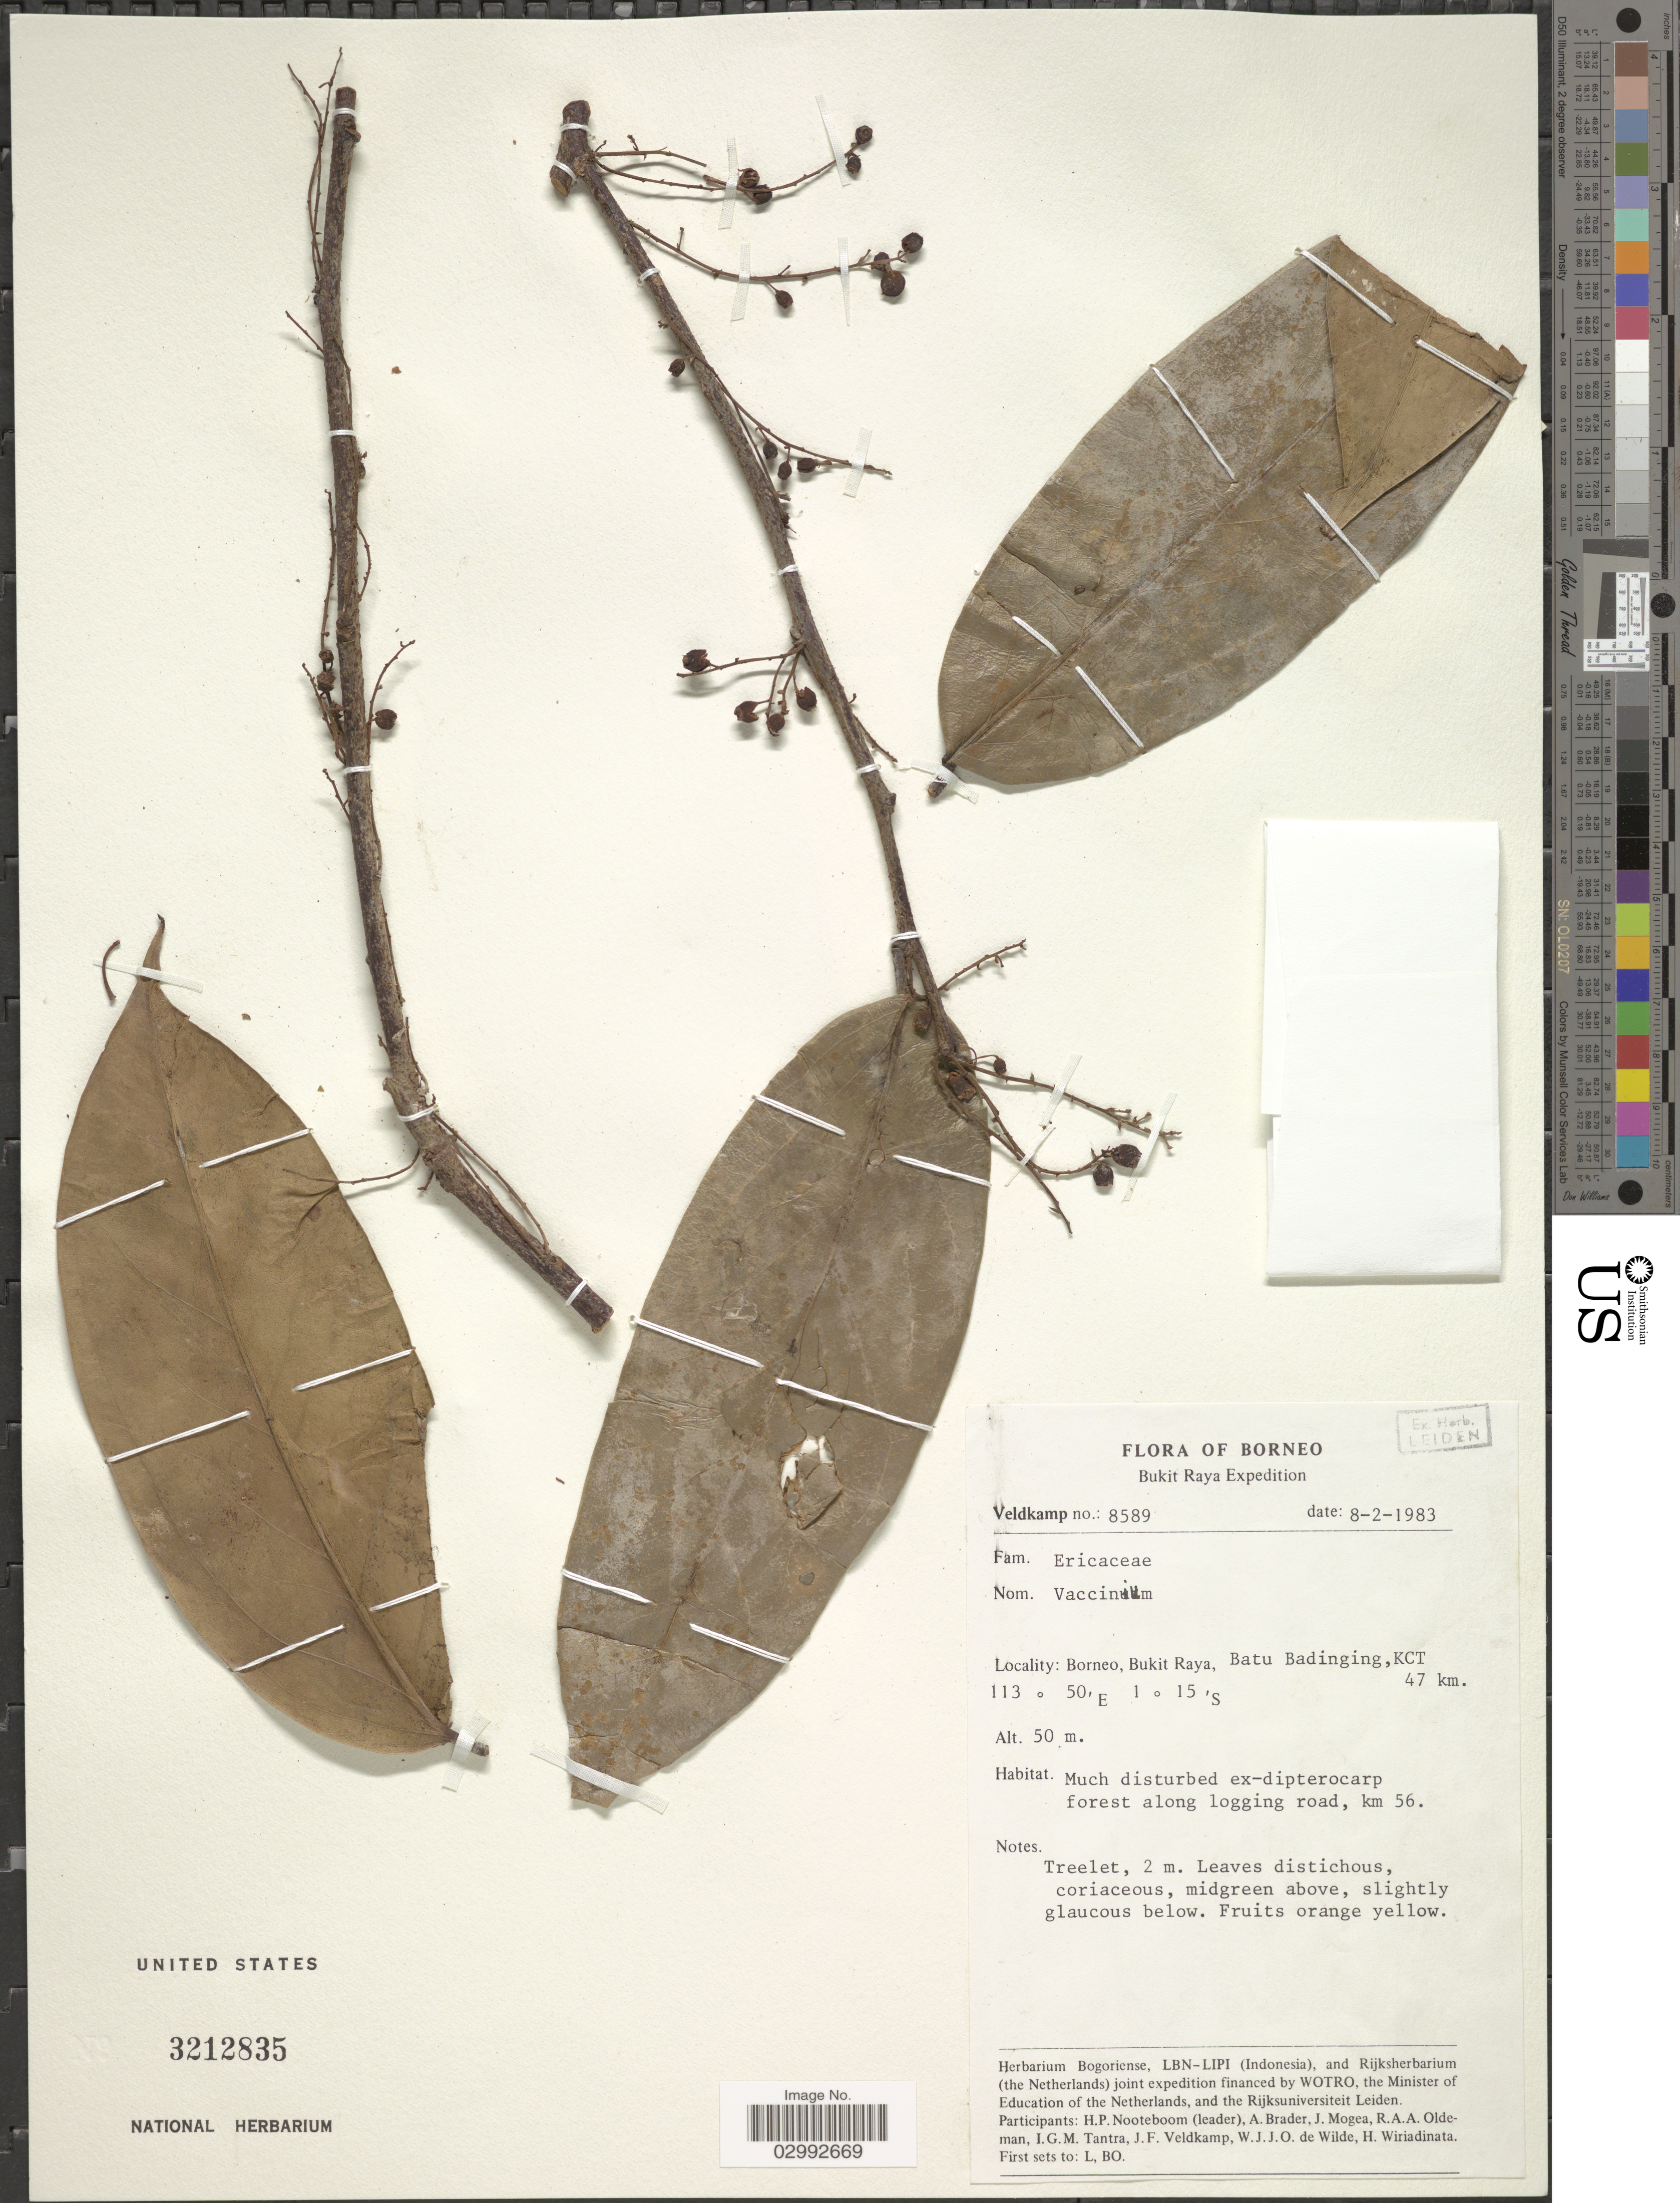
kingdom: Plantae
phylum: Tracheophyta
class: Magnoliopsida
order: Ericales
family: Ericaceae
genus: Vaccinium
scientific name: Vaccinium sp.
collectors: -. Veldkamp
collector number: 8589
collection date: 1983-02-08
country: Indonesia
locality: Borneo, Bukit Raya, Batu Badinging, KCT, 47 km.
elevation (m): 50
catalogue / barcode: US 3212835